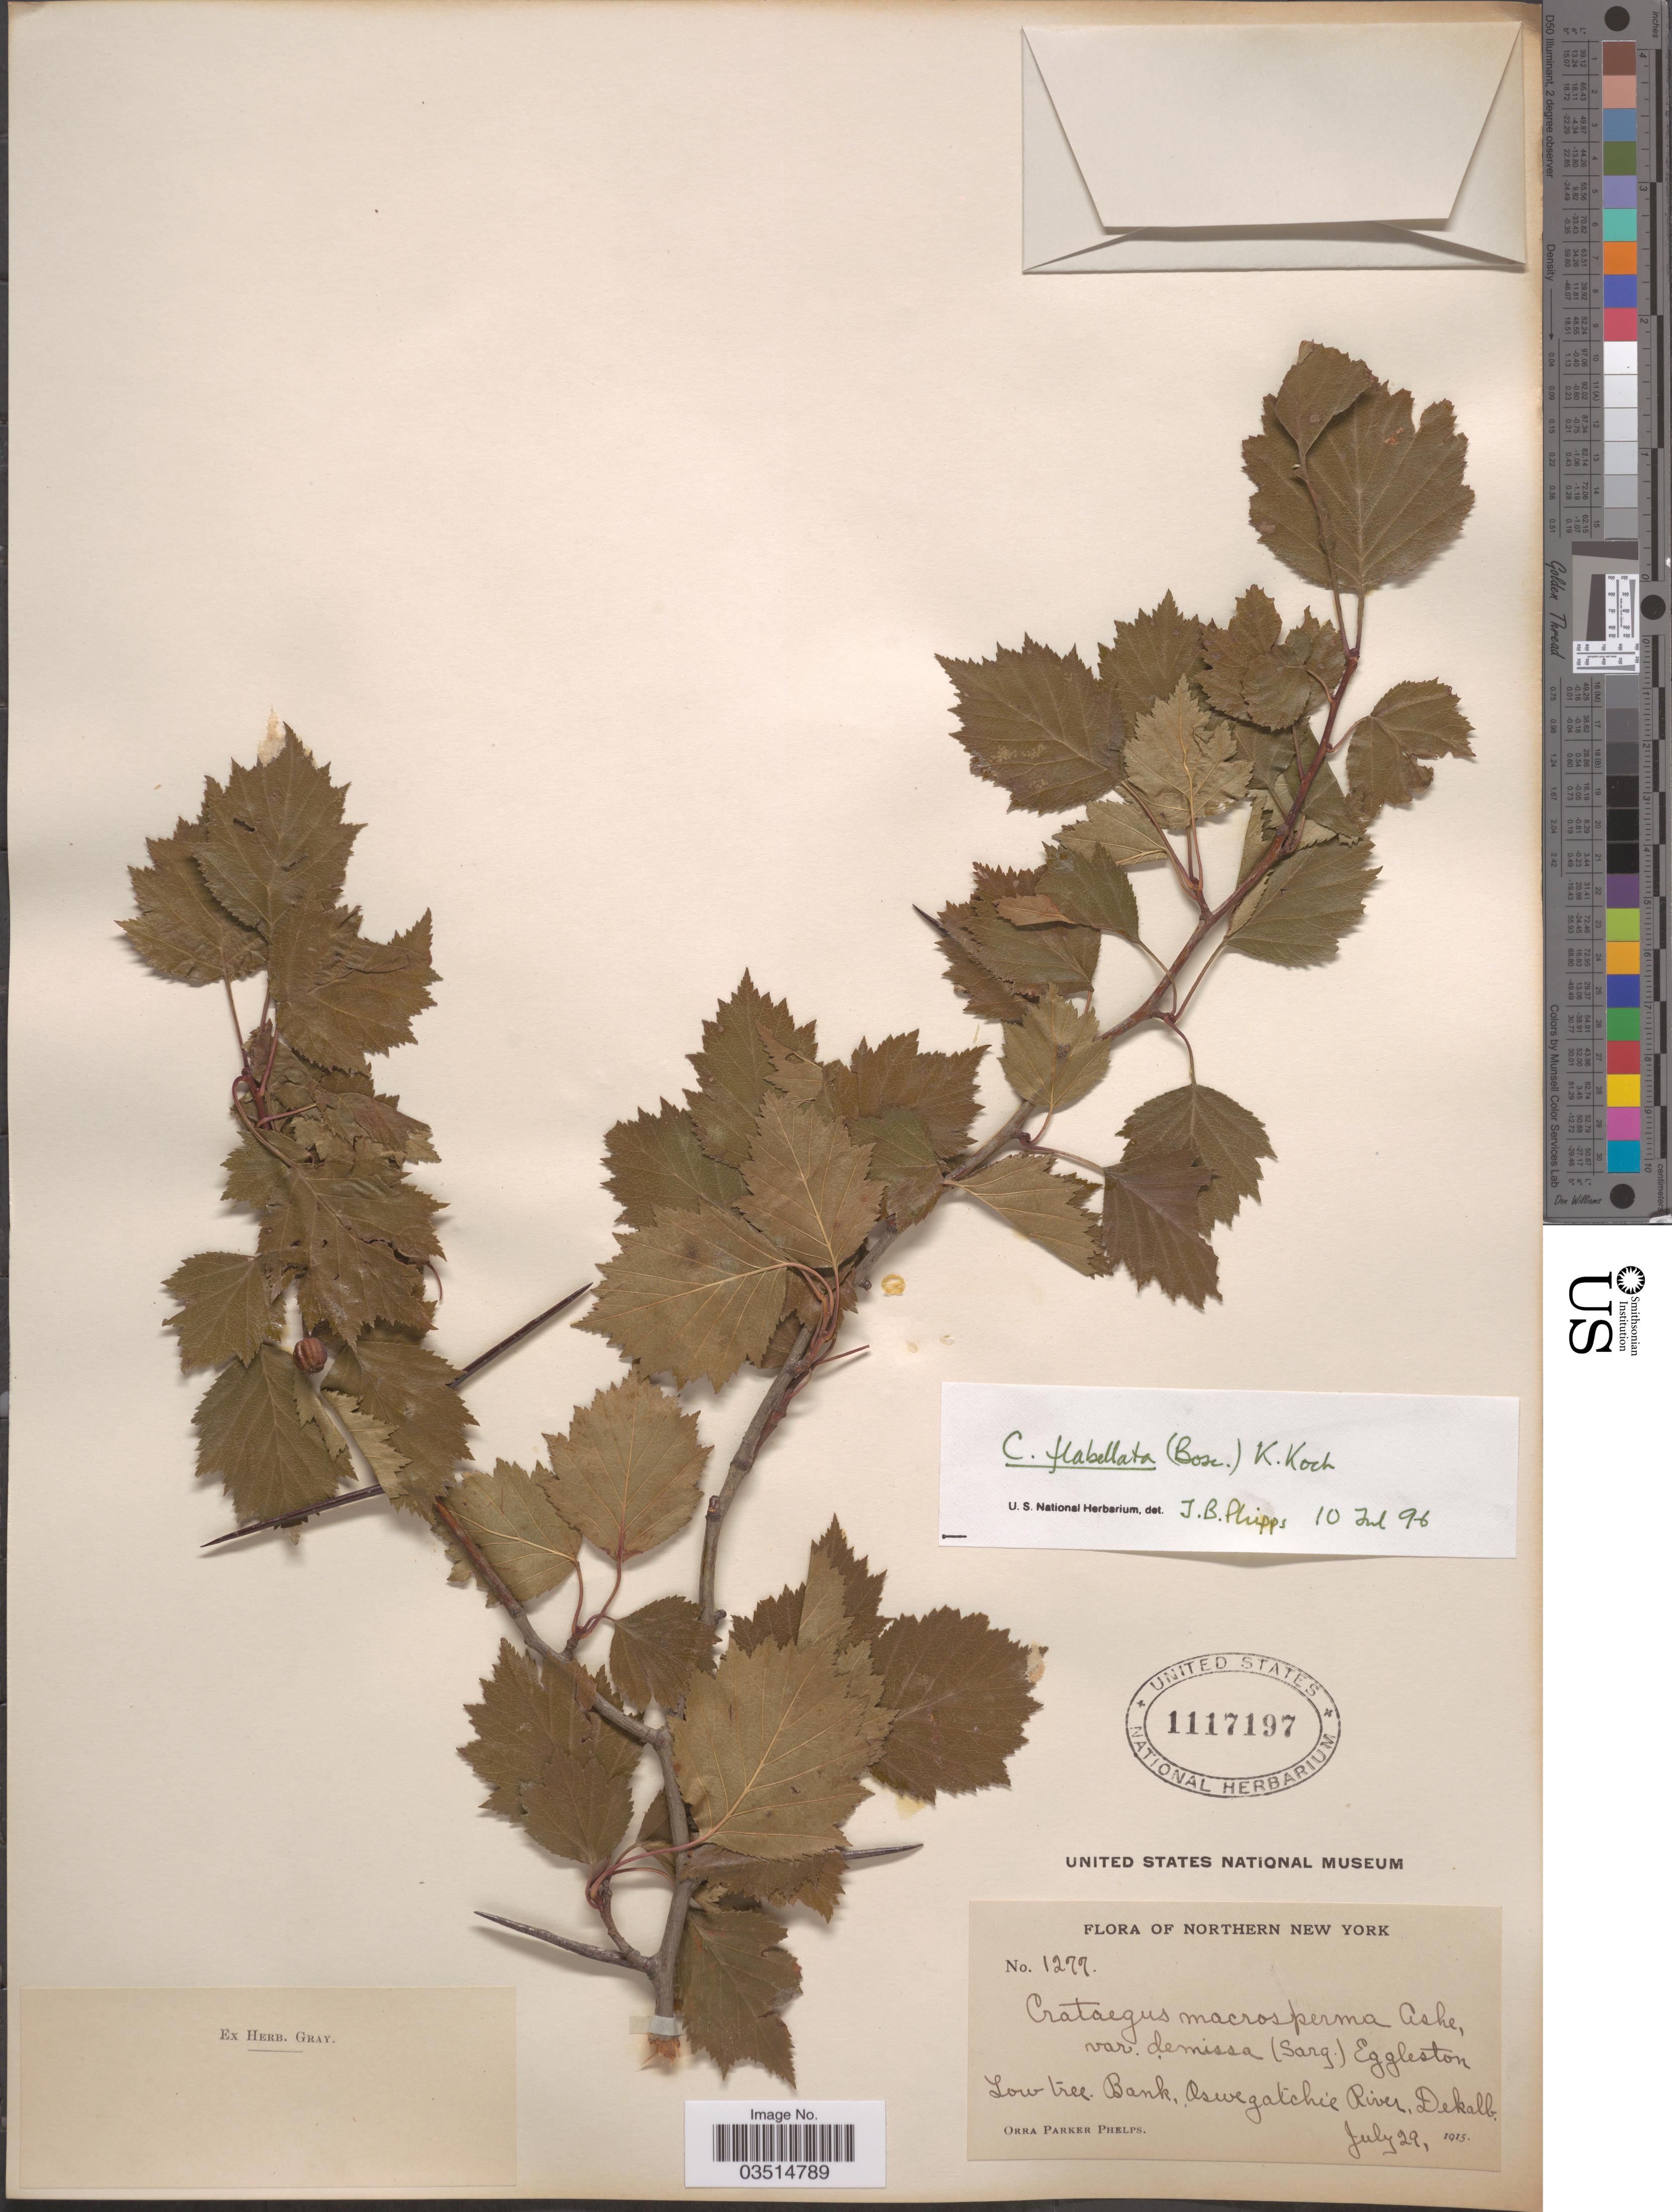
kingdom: Plantae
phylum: Tracheophyta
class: Magnoliopsida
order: Rosales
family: Rosaceae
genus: Crataegus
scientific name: Crataegus flabellata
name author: (Bosc) K. Koch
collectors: O. P. Phelps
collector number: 1277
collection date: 1915-07-29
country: United States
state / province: New York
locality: Northern New York. Bank, Oswegatchie River, Dekalb.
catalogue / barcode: US 1117197